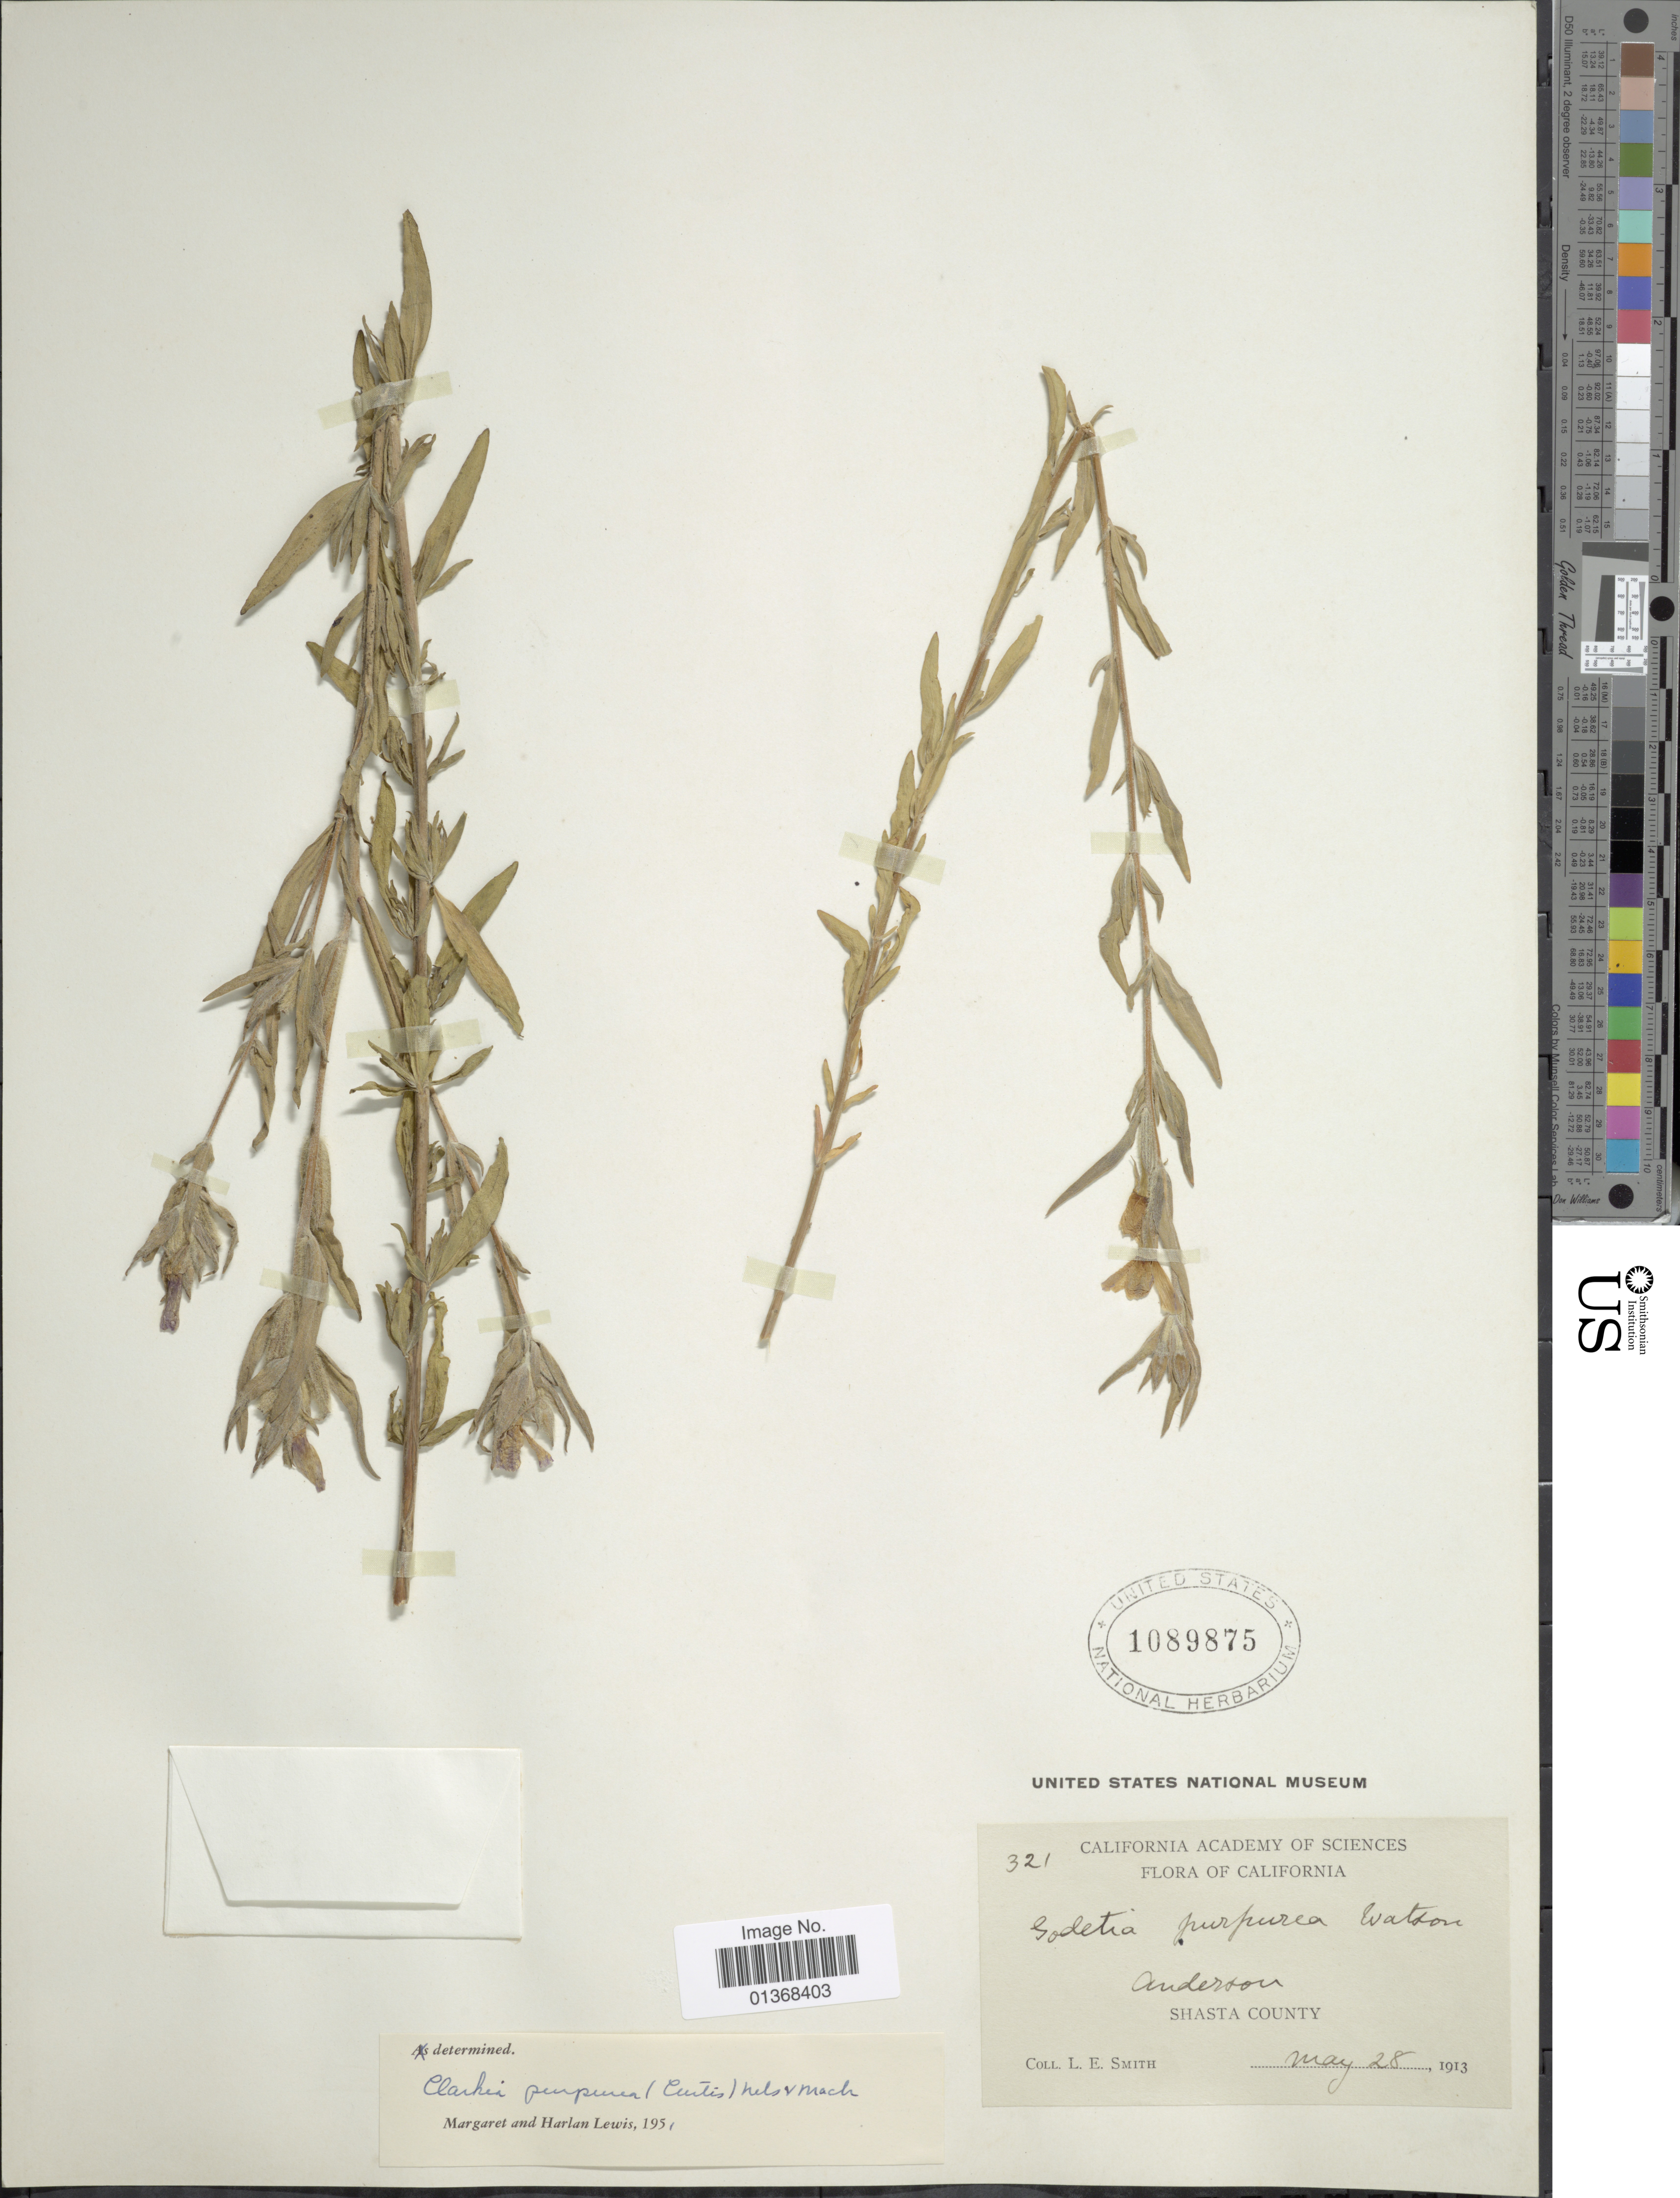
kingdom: Plantae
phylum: Tracheophyta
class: Magnoliopsida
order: Myrtales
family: Onagraceae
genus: Clarkia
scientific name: Clarkia purpurea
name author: (Curtis) A. Nelson & J.F. Macbr.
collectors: L. E. Smith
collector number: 321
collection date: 1913-05-28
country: United States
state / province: California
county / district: Shasta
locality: Anderson, Shasta County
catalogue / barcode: US 1089875